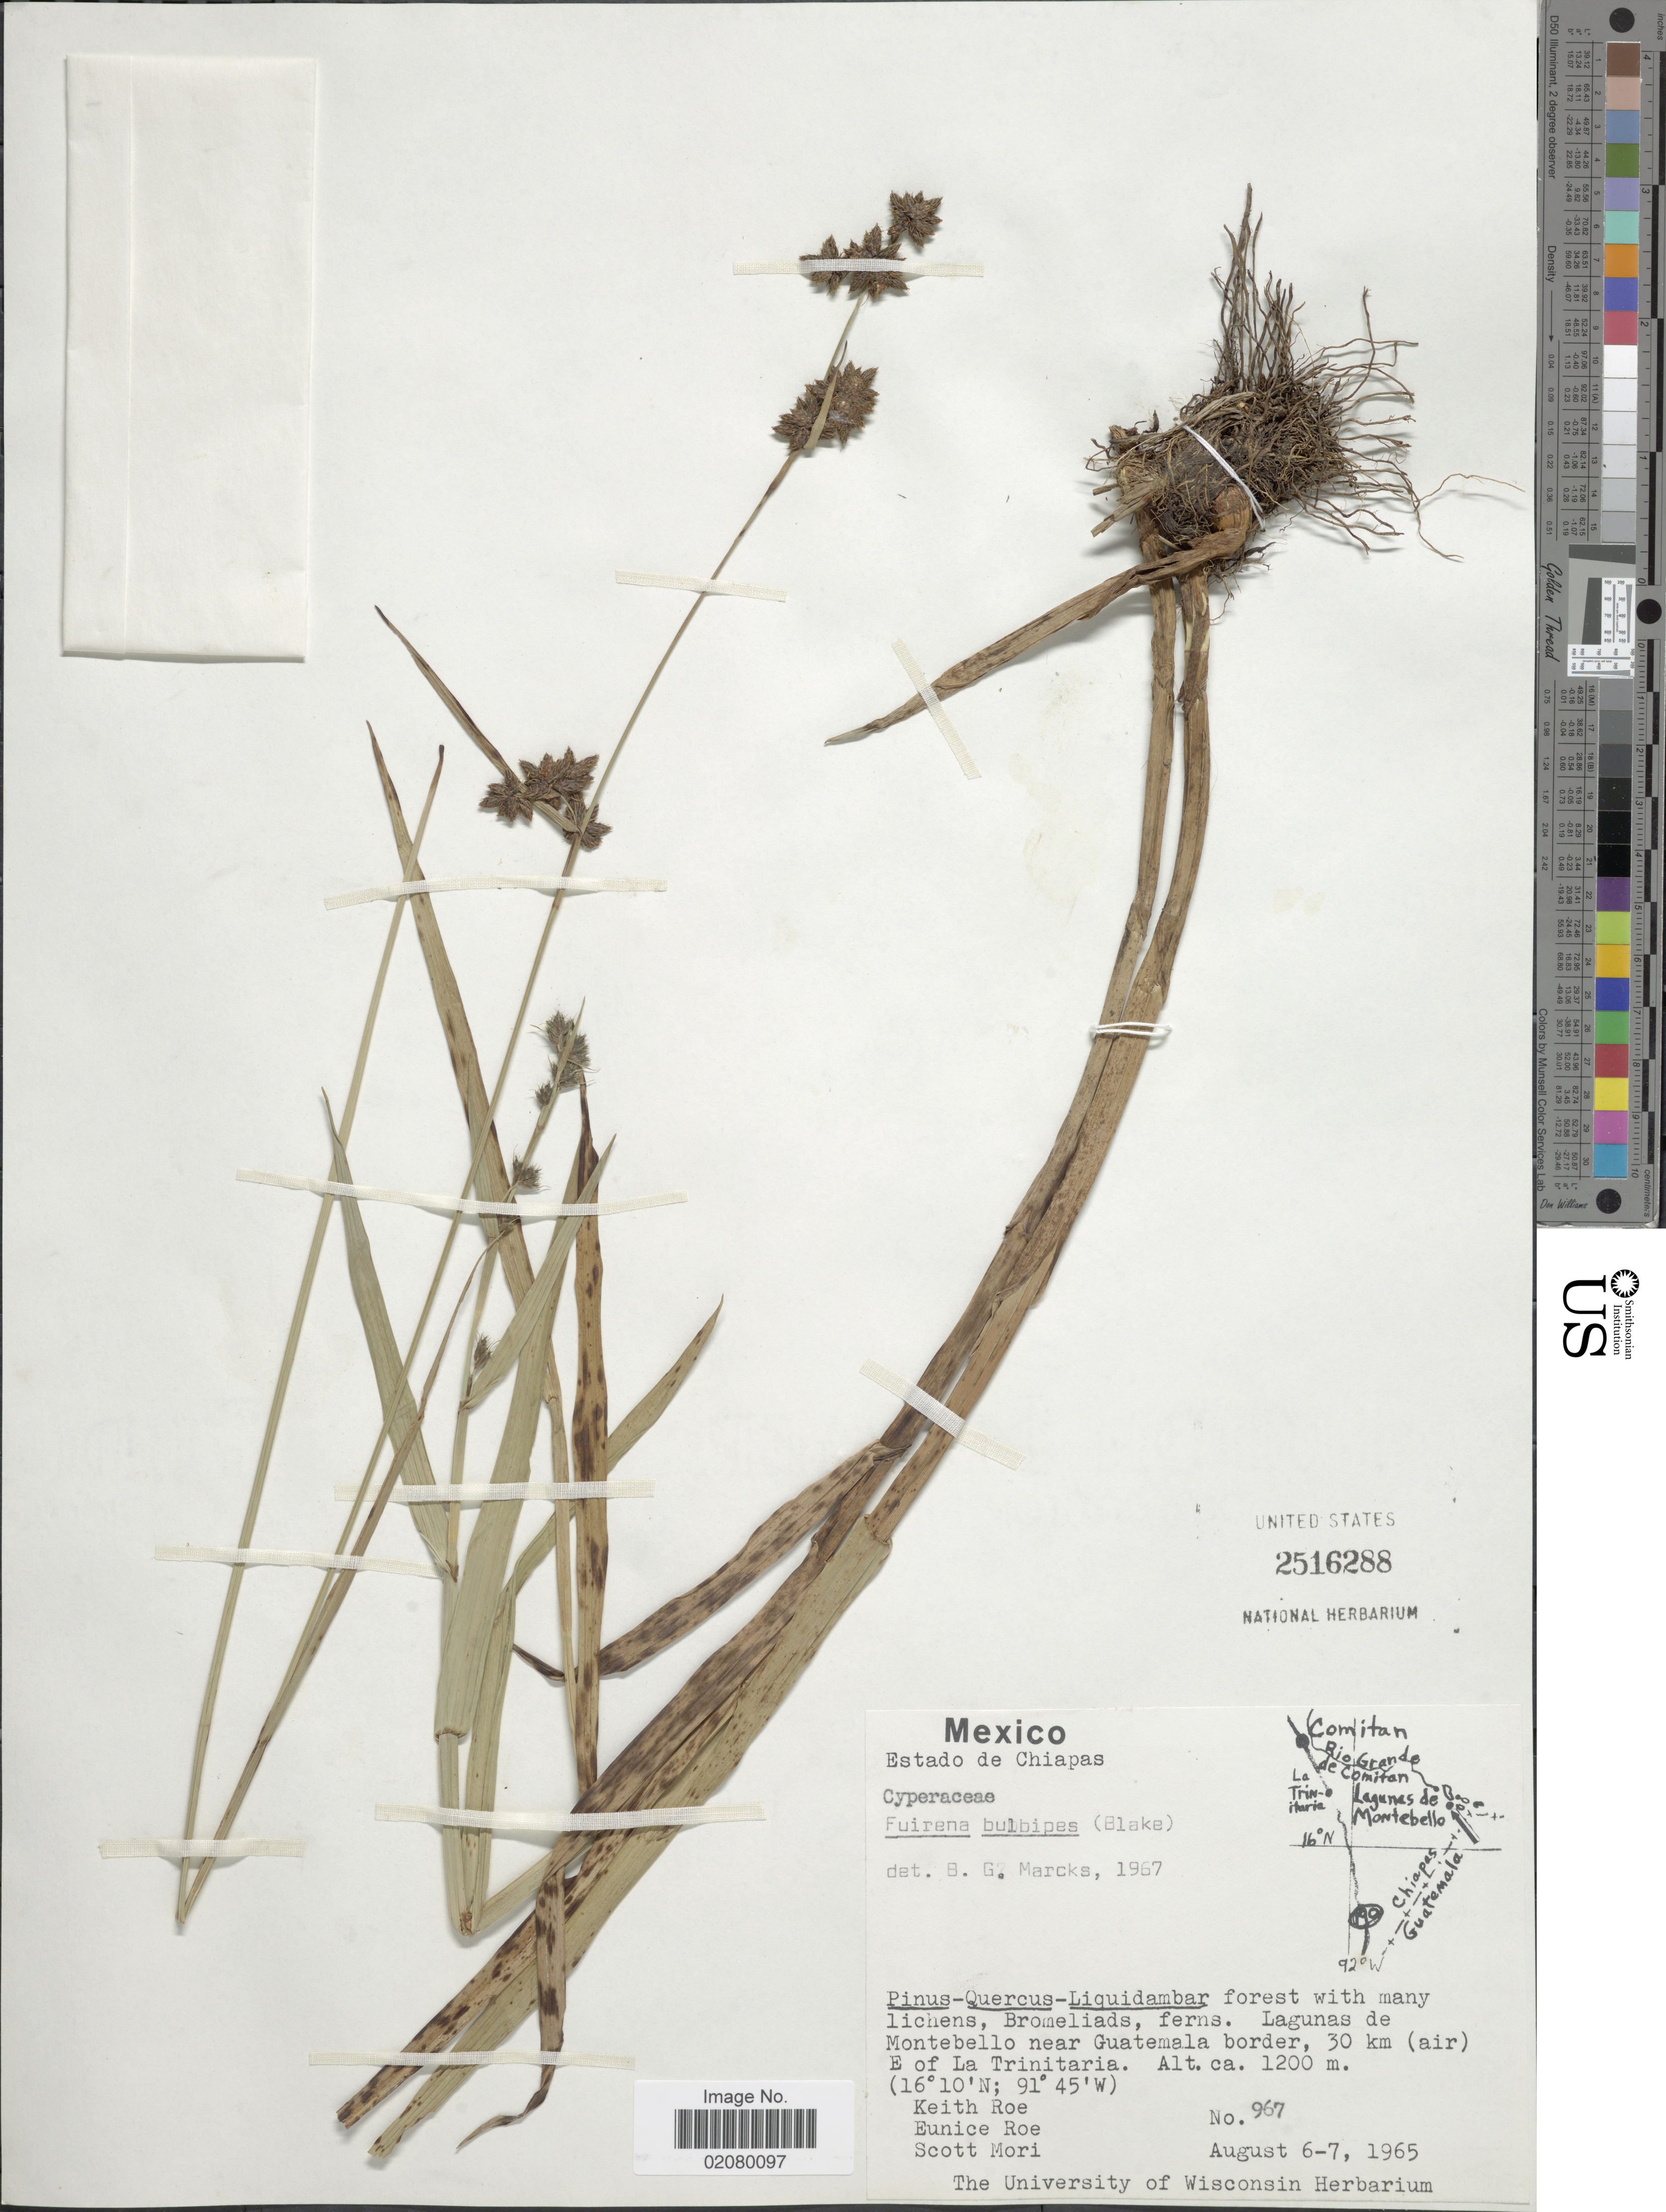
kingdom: Plantae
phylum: Tracheophyta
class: Liliopsida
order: Poales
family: Cyperaceae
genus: Fuirena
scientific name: Fuirena camptotricha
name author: C. Wright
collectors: K. E. Roe, E. Roe & S. Mori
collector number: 967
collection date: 1965-08-06/1965-08-07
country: Mexico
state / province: Chiapas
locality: Estado de Chiapas. Lagunas de Montebello near Guatemala border, 30 km (air) E of Trinitaria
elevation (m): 1200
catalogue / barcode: US 2516288